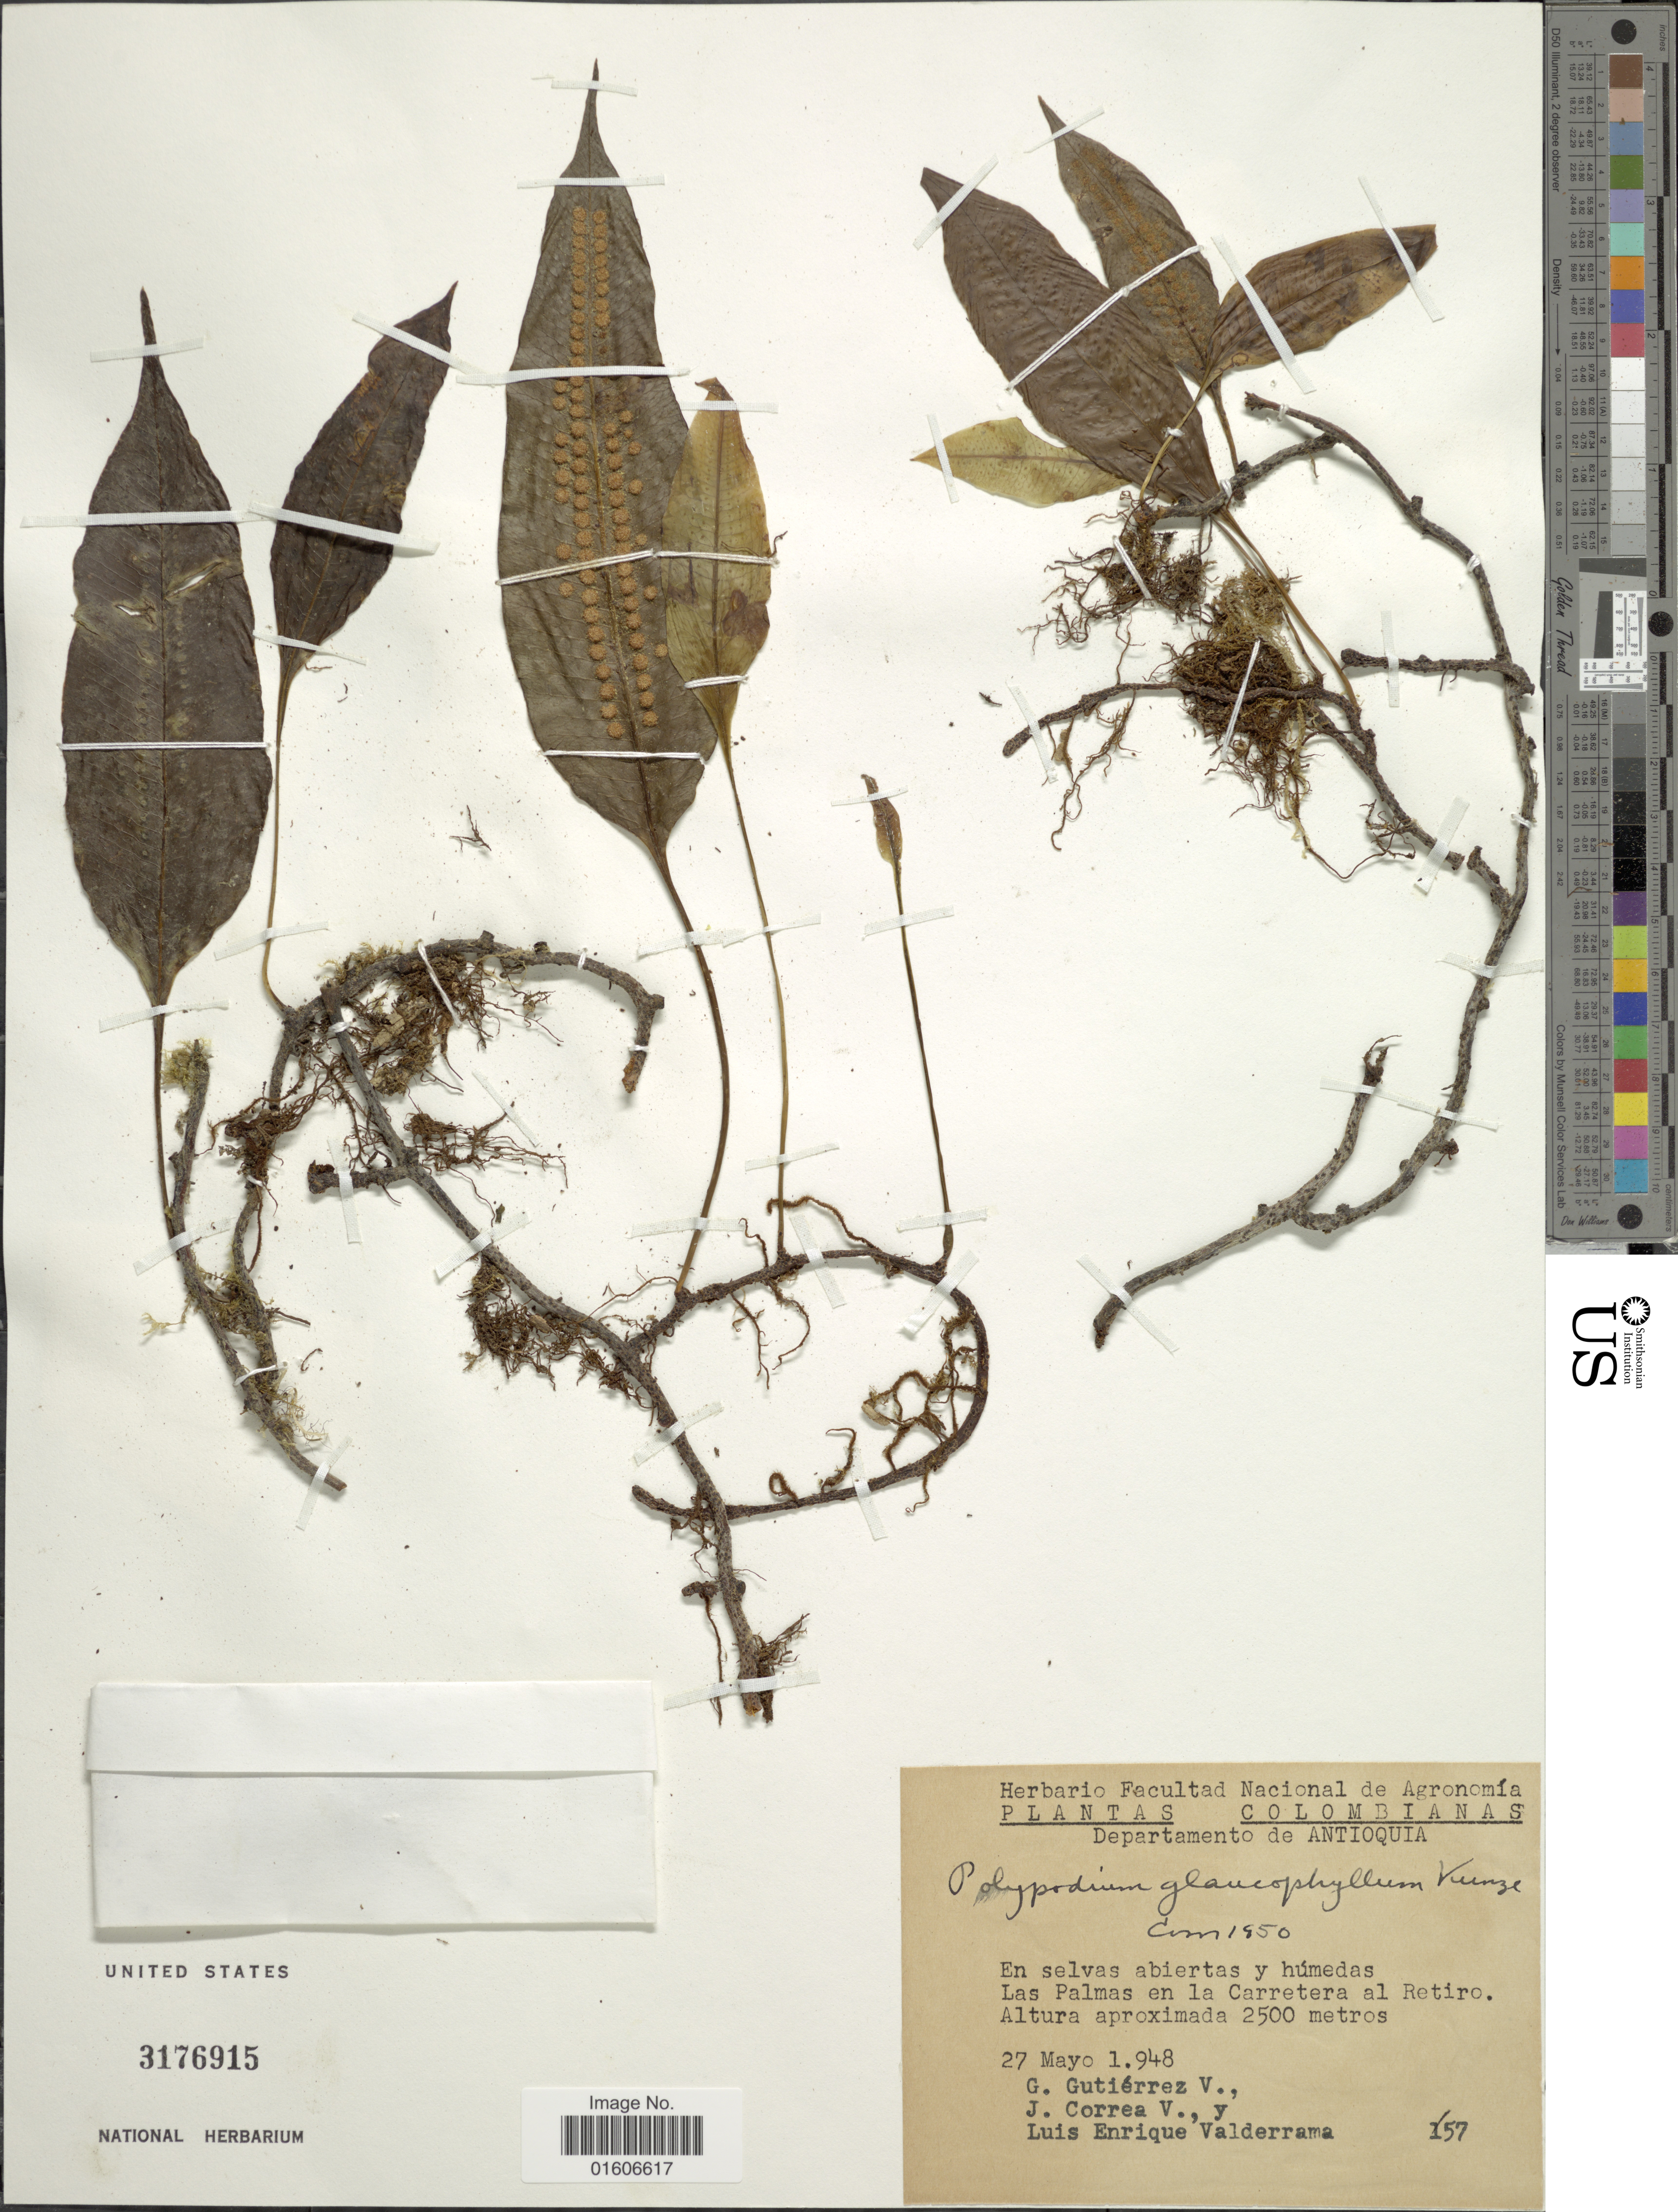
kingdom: Plantae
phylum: Tracheophyta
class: Polypodiopsida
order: Polypodiales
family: Polypodiaceae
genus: Serpocaulon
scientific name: Serpocaulon levigatum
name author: (Cav.) A.R. Sm.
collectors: G. Gutiérrez V., J. Correa V. & L. E. Valderrama V.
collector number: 157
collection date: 1948-05-27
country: Colombia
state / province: Antioquia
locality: Departamento de Antioquia. En selvas abiertas y húmedas Las Palmas en la Carretera al Retiro.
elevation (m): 2500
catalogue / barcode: US 3176915